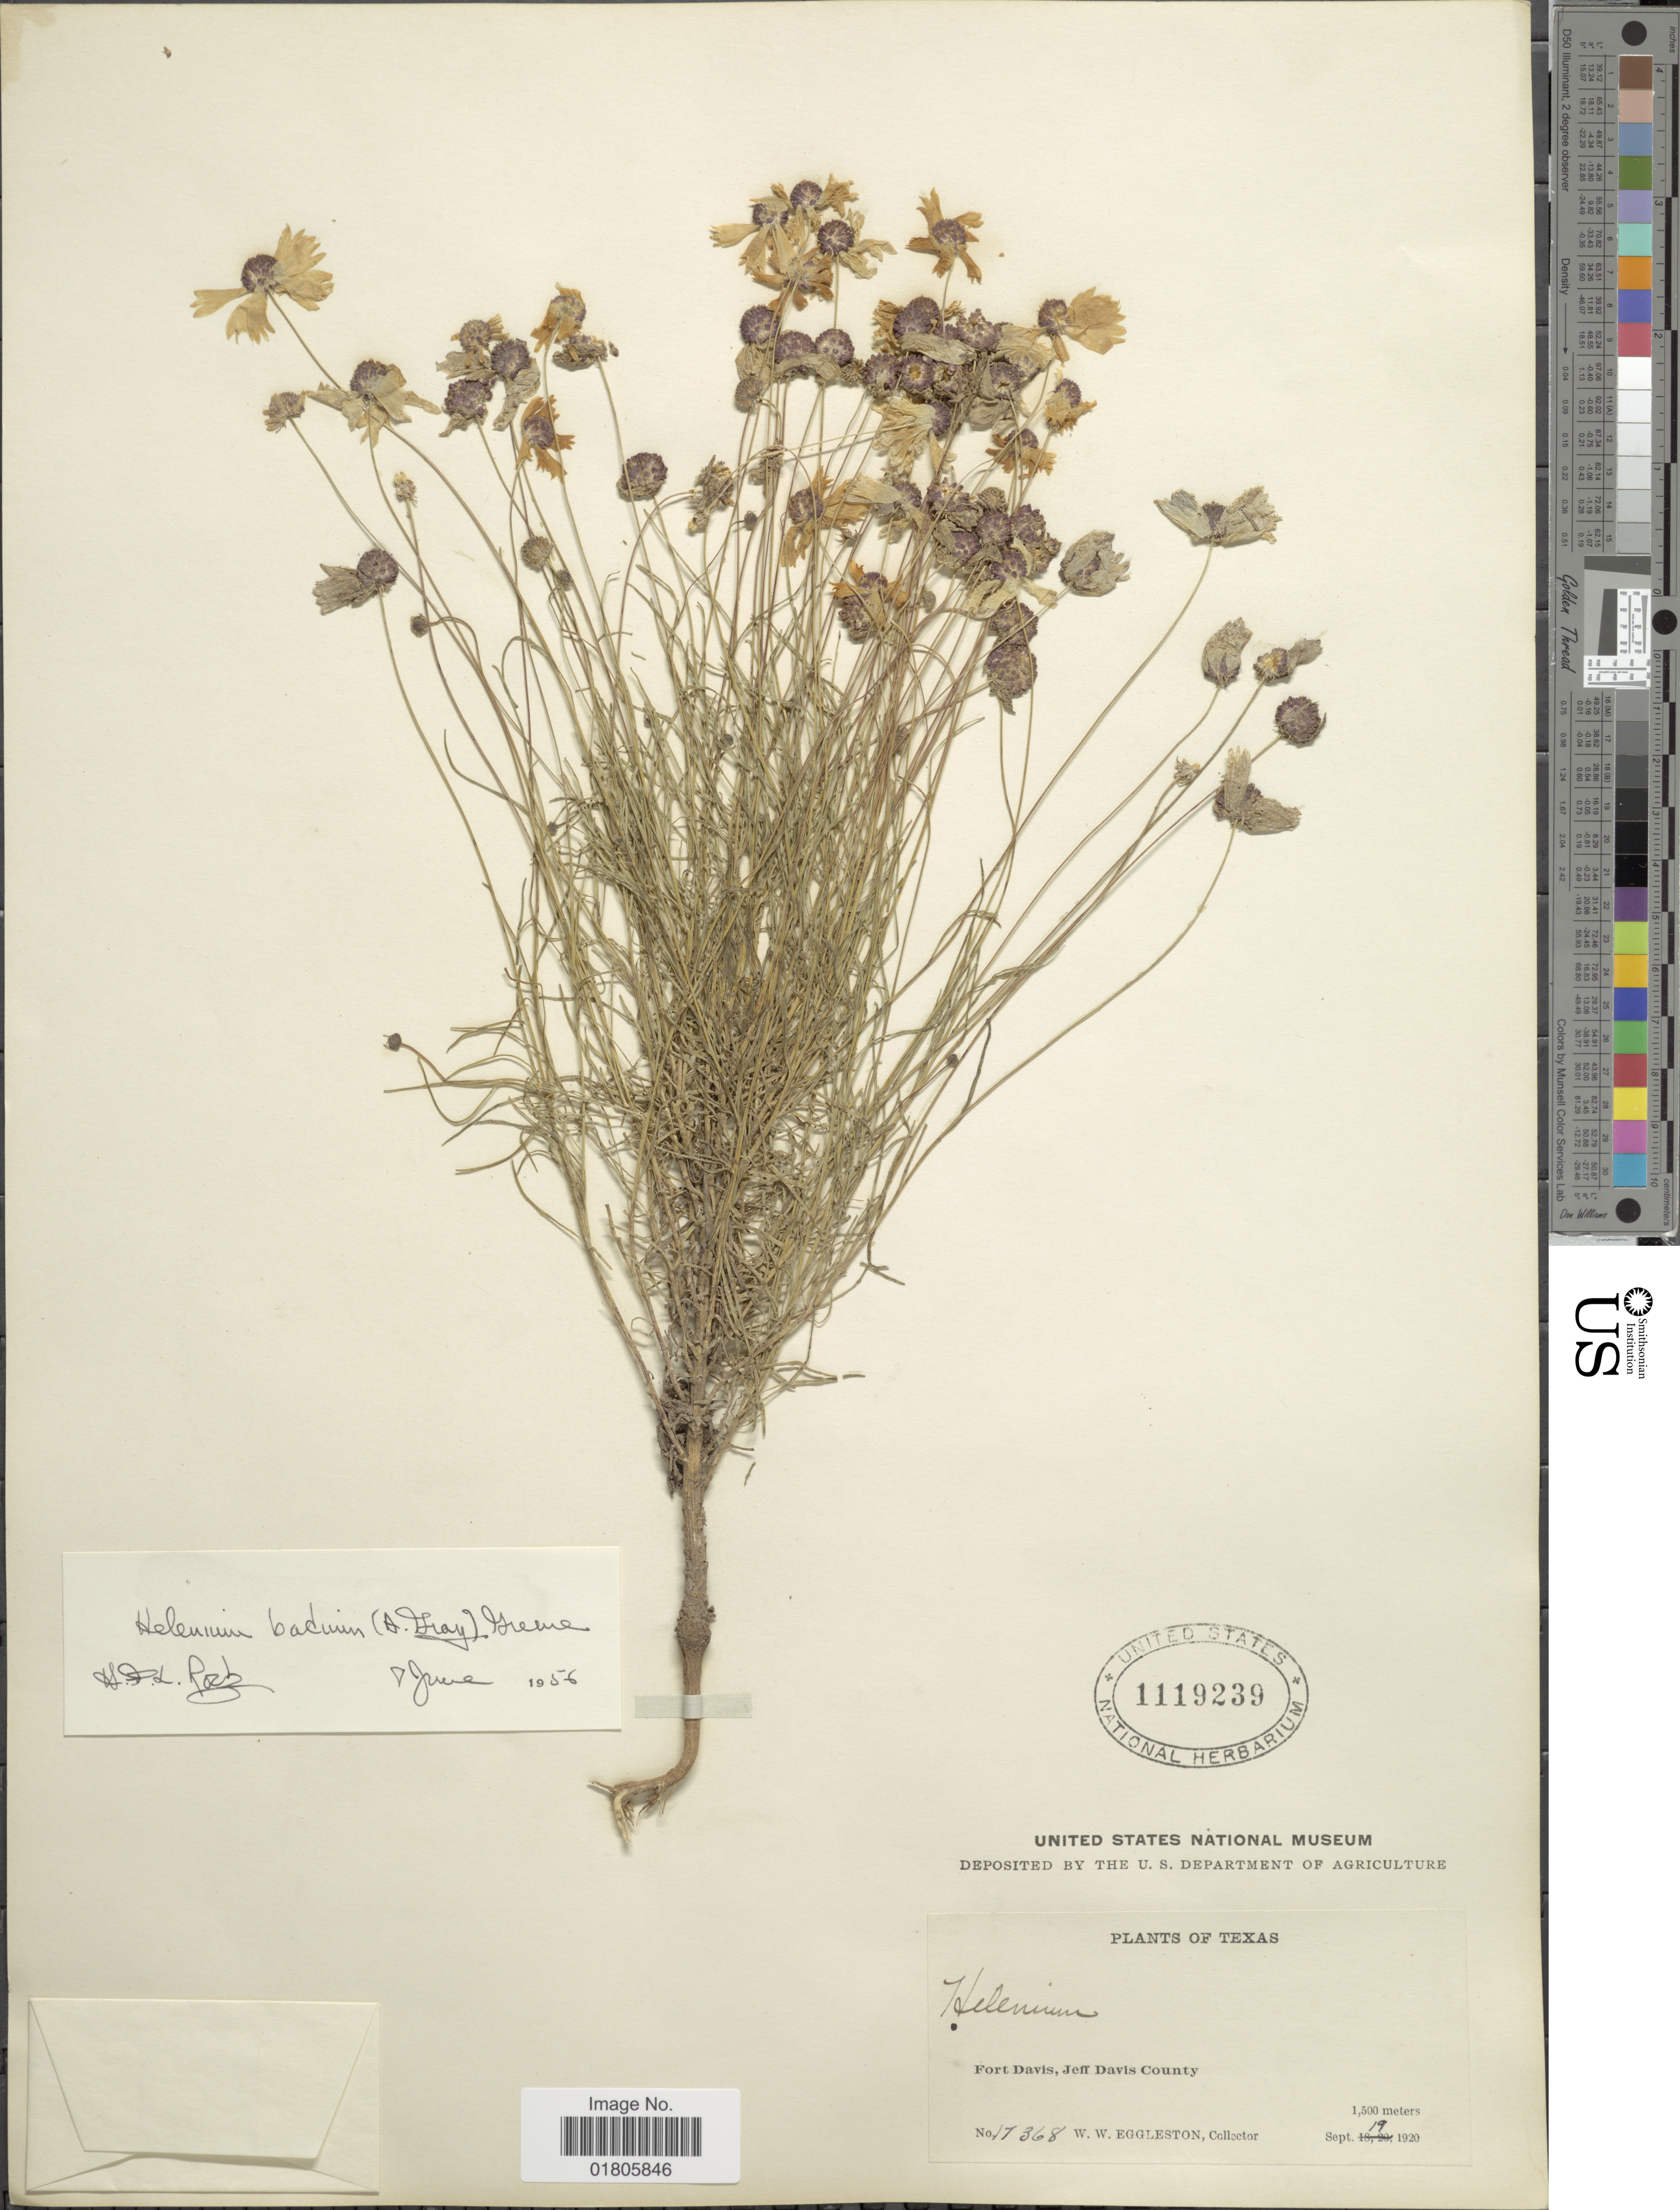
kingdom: Plantae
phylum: Tracheophyta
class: Magnoliopsida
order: Asterales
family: Asteraceae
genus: Helenium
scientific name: Helenium amarum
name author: (Raf.) H. Rock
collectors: W. W. Eggleston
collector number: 17368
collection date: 1920-09-19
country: United States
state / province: Texas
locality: Fort Davis, Jeff Davis County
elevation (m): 1500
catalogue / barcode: US 1119239